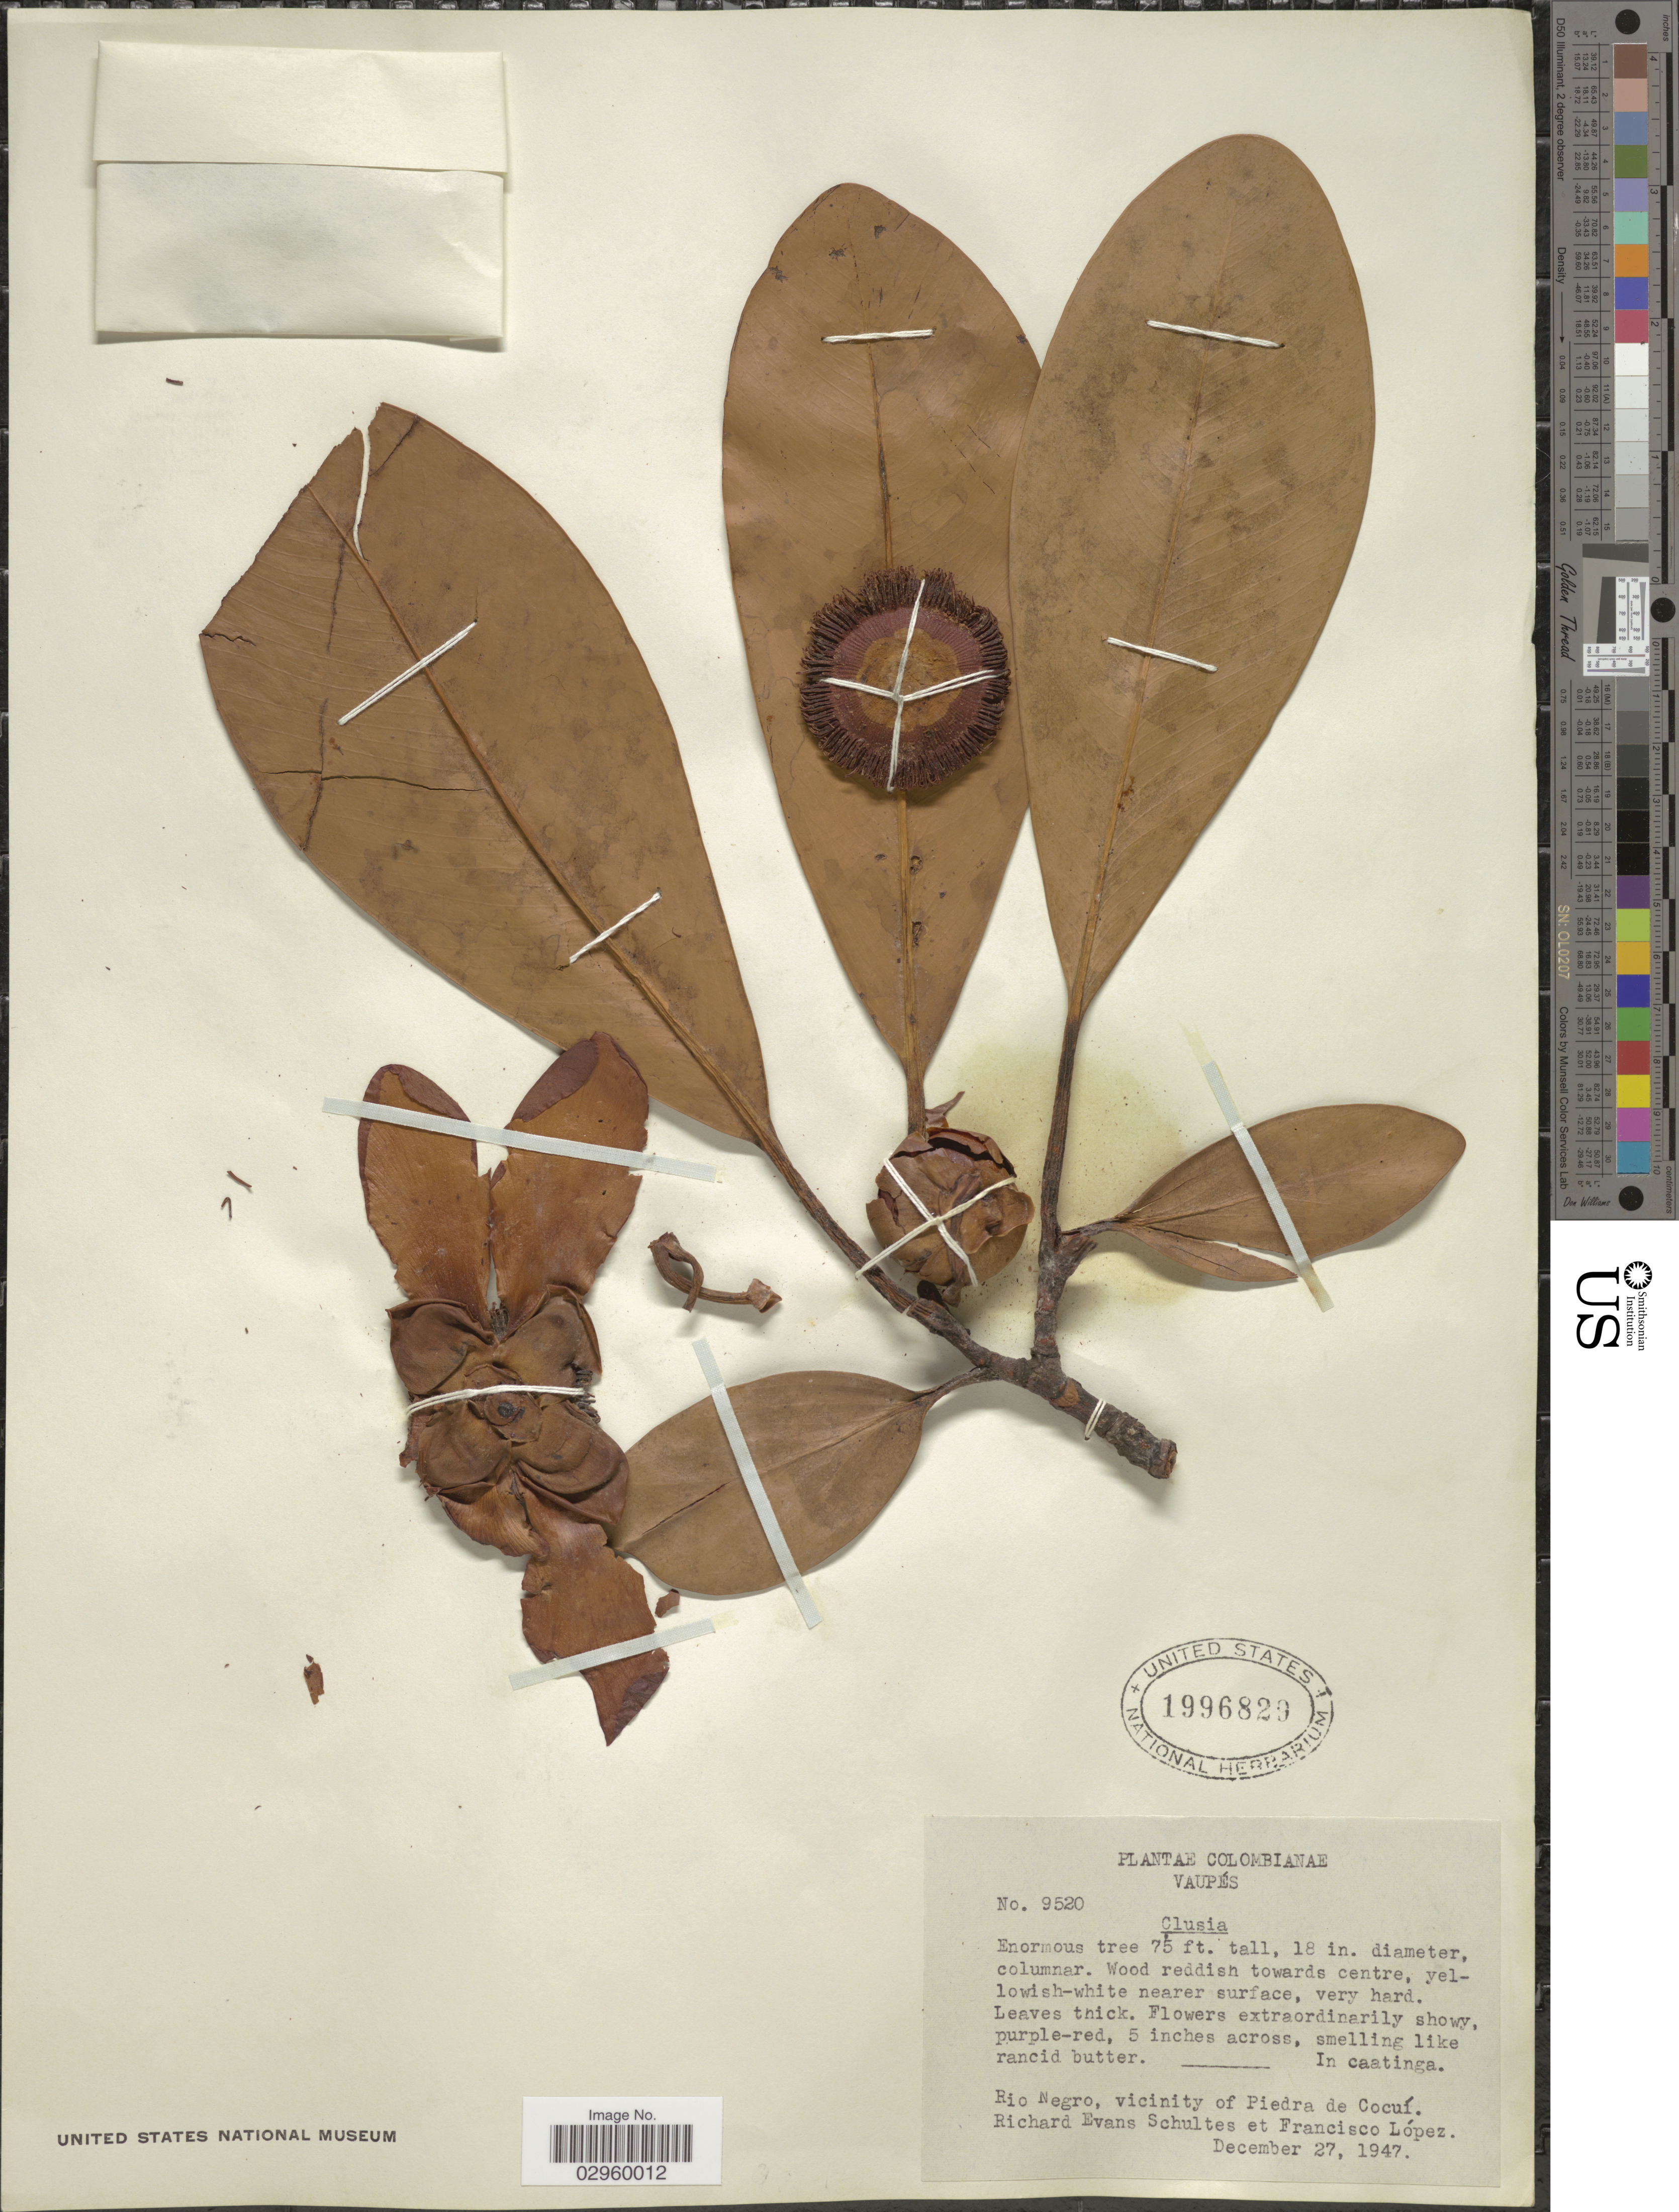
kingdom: Plantae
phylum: Tracheophyta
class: Magnoliopsida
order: Malpighiales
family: Clusiaceae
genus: Clusia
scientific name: Clusia sp.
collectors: R. E. Schultes & F. Lopéz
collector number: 520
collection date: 1947-12-27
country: Colombia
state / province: Vaupés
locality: Rio Negro, vicinity of Piedra de Cocuí.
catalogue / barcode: US 1996829